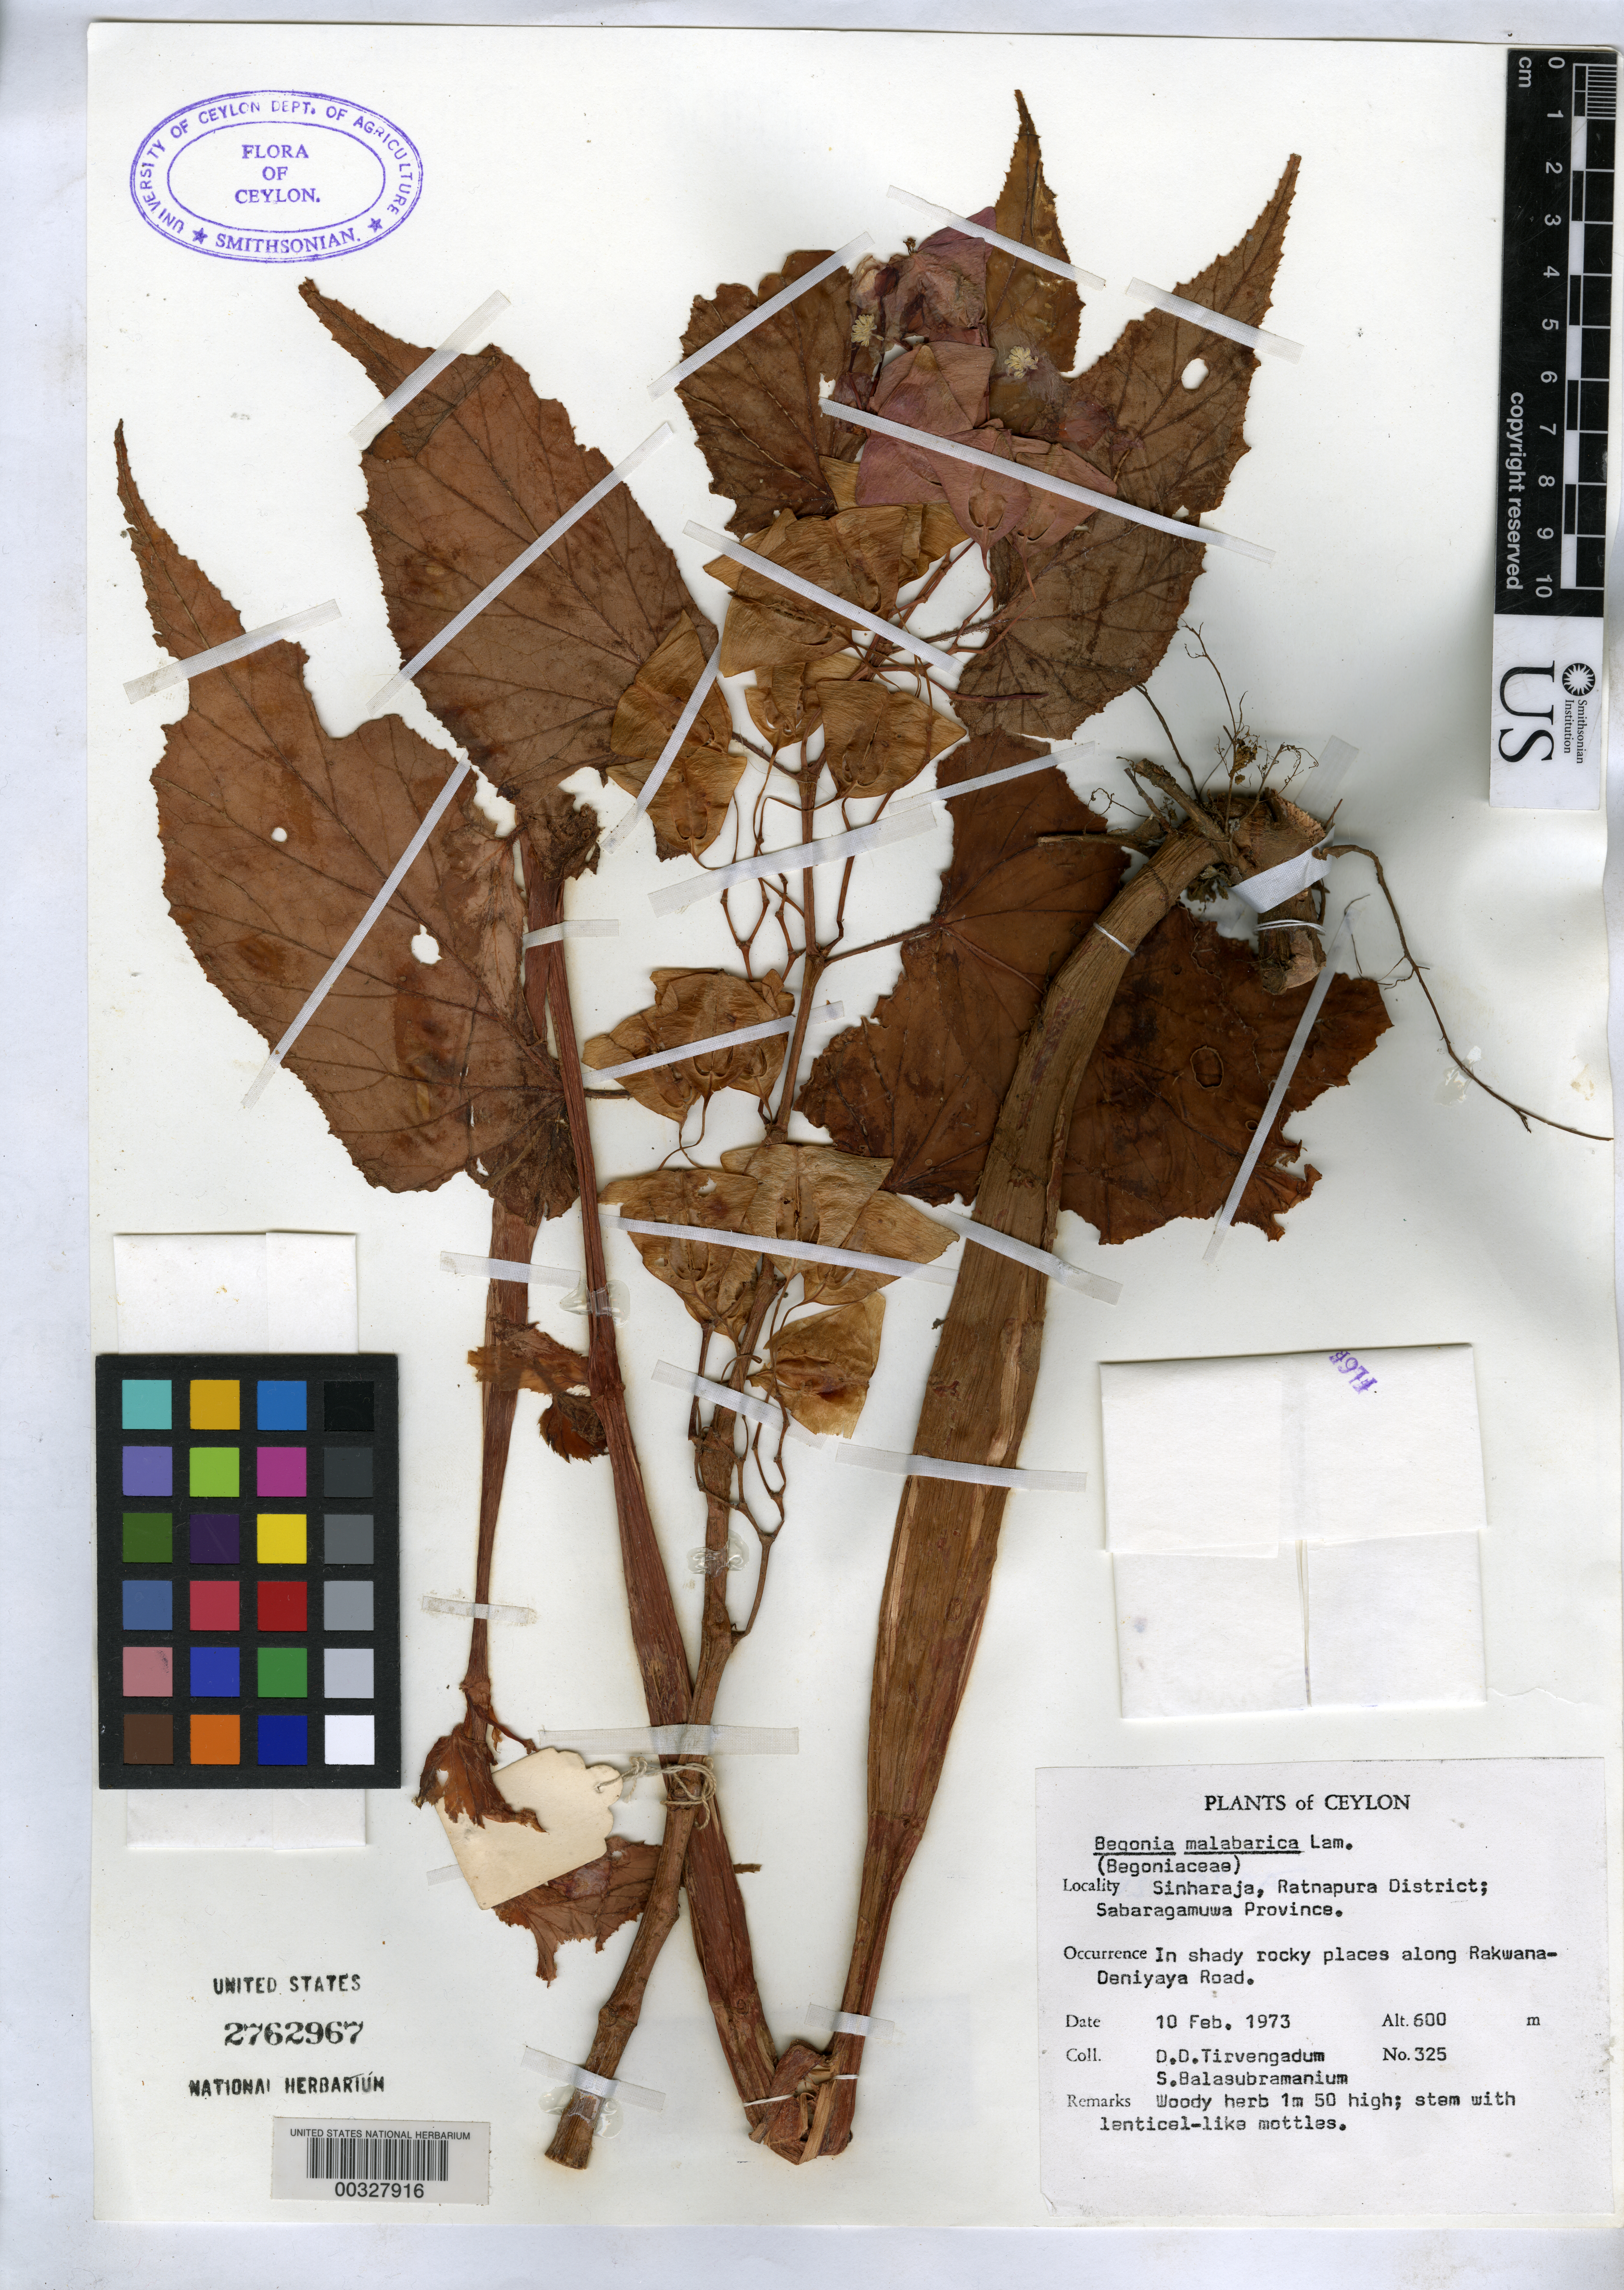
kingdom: Plantae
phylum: Tracheophyta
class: Magnoliopsida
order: Cucurbitales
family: Begoniaceae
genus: Begonia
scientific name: Begonia malabarica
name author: Lam.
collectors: D. Tirvengadum & S. Balasubramaniam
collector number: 325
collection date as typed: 10 Feb 1973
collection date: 1973-02-10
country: Sri Lanka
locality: Sinharaja, sabaragamuwa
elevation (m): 600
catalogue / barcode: US 2762967